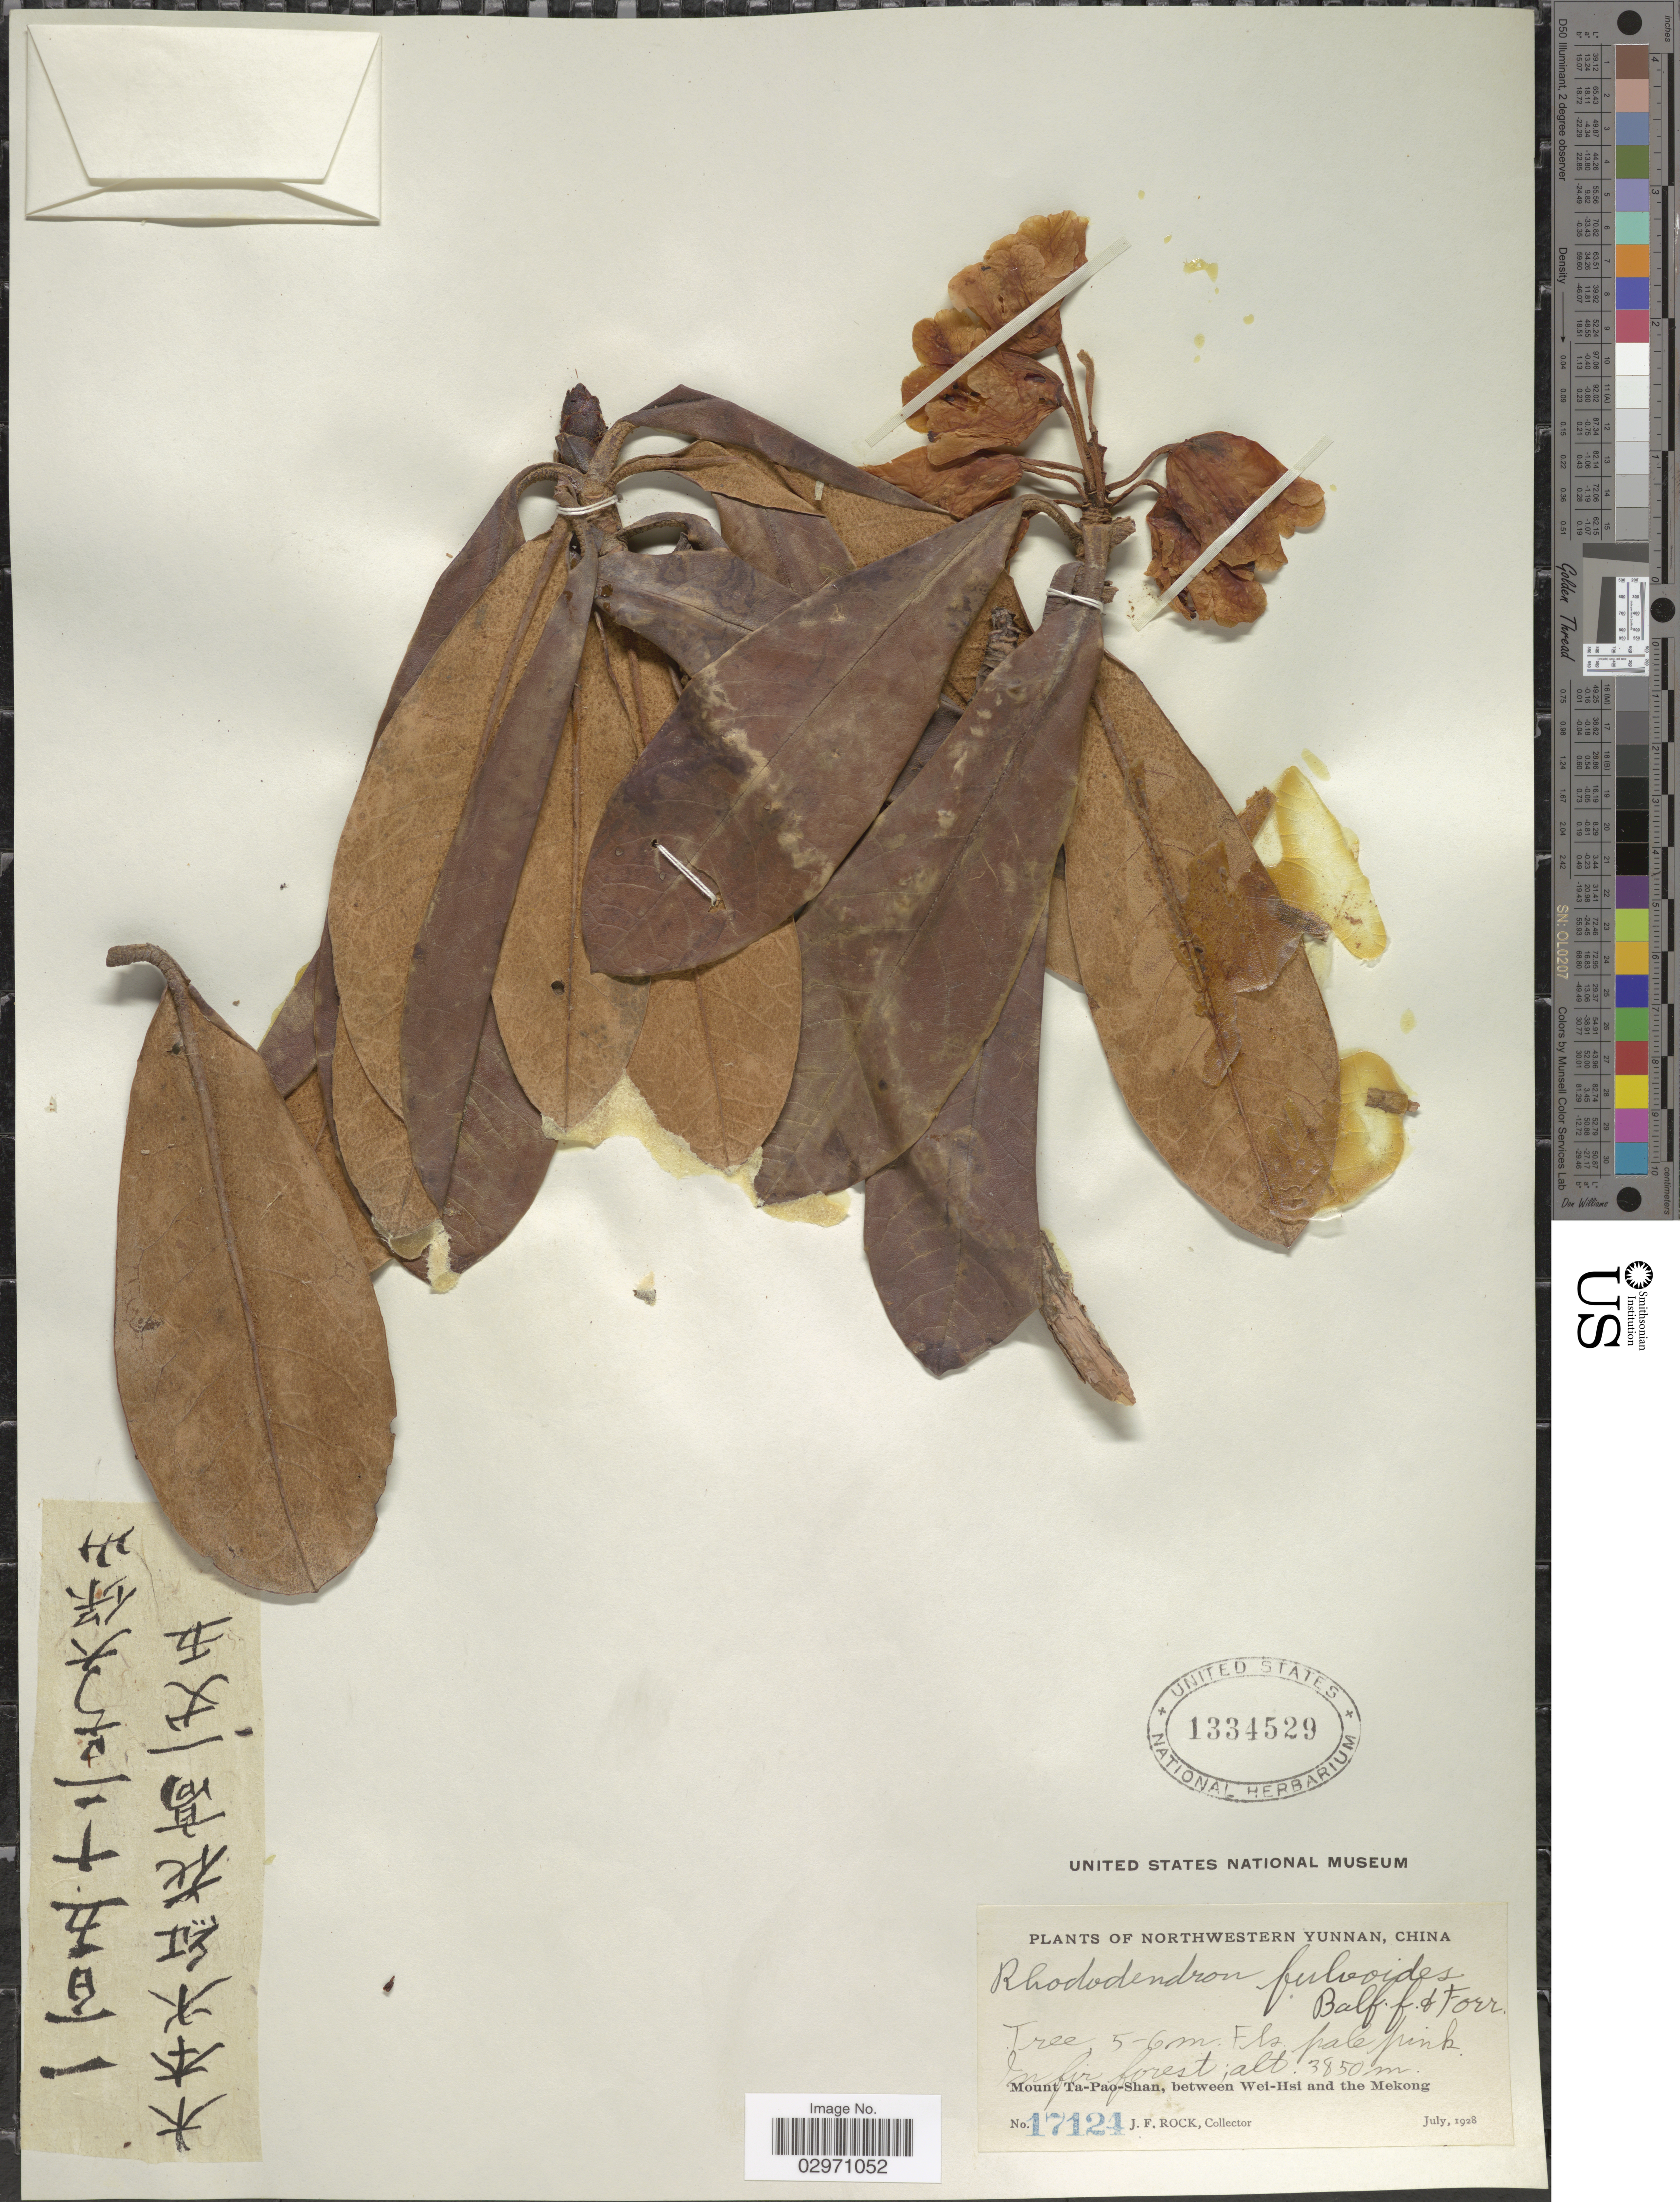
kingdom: Plantae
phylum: Tracheophyta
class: Magnoliopsida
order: Ericales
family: Ericaceae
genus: Rhododendron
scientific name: Rhododendron fulvoides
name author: Balf. f. & Forrest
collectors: J. Rock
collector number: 17124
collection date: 1928-07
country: China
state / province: Yunnan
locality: Northwestern Yunnan. Mount Ta-Pao-Shan, between Wei-Hsi and the Mekong.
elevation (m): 3850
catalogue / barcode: US 1334529